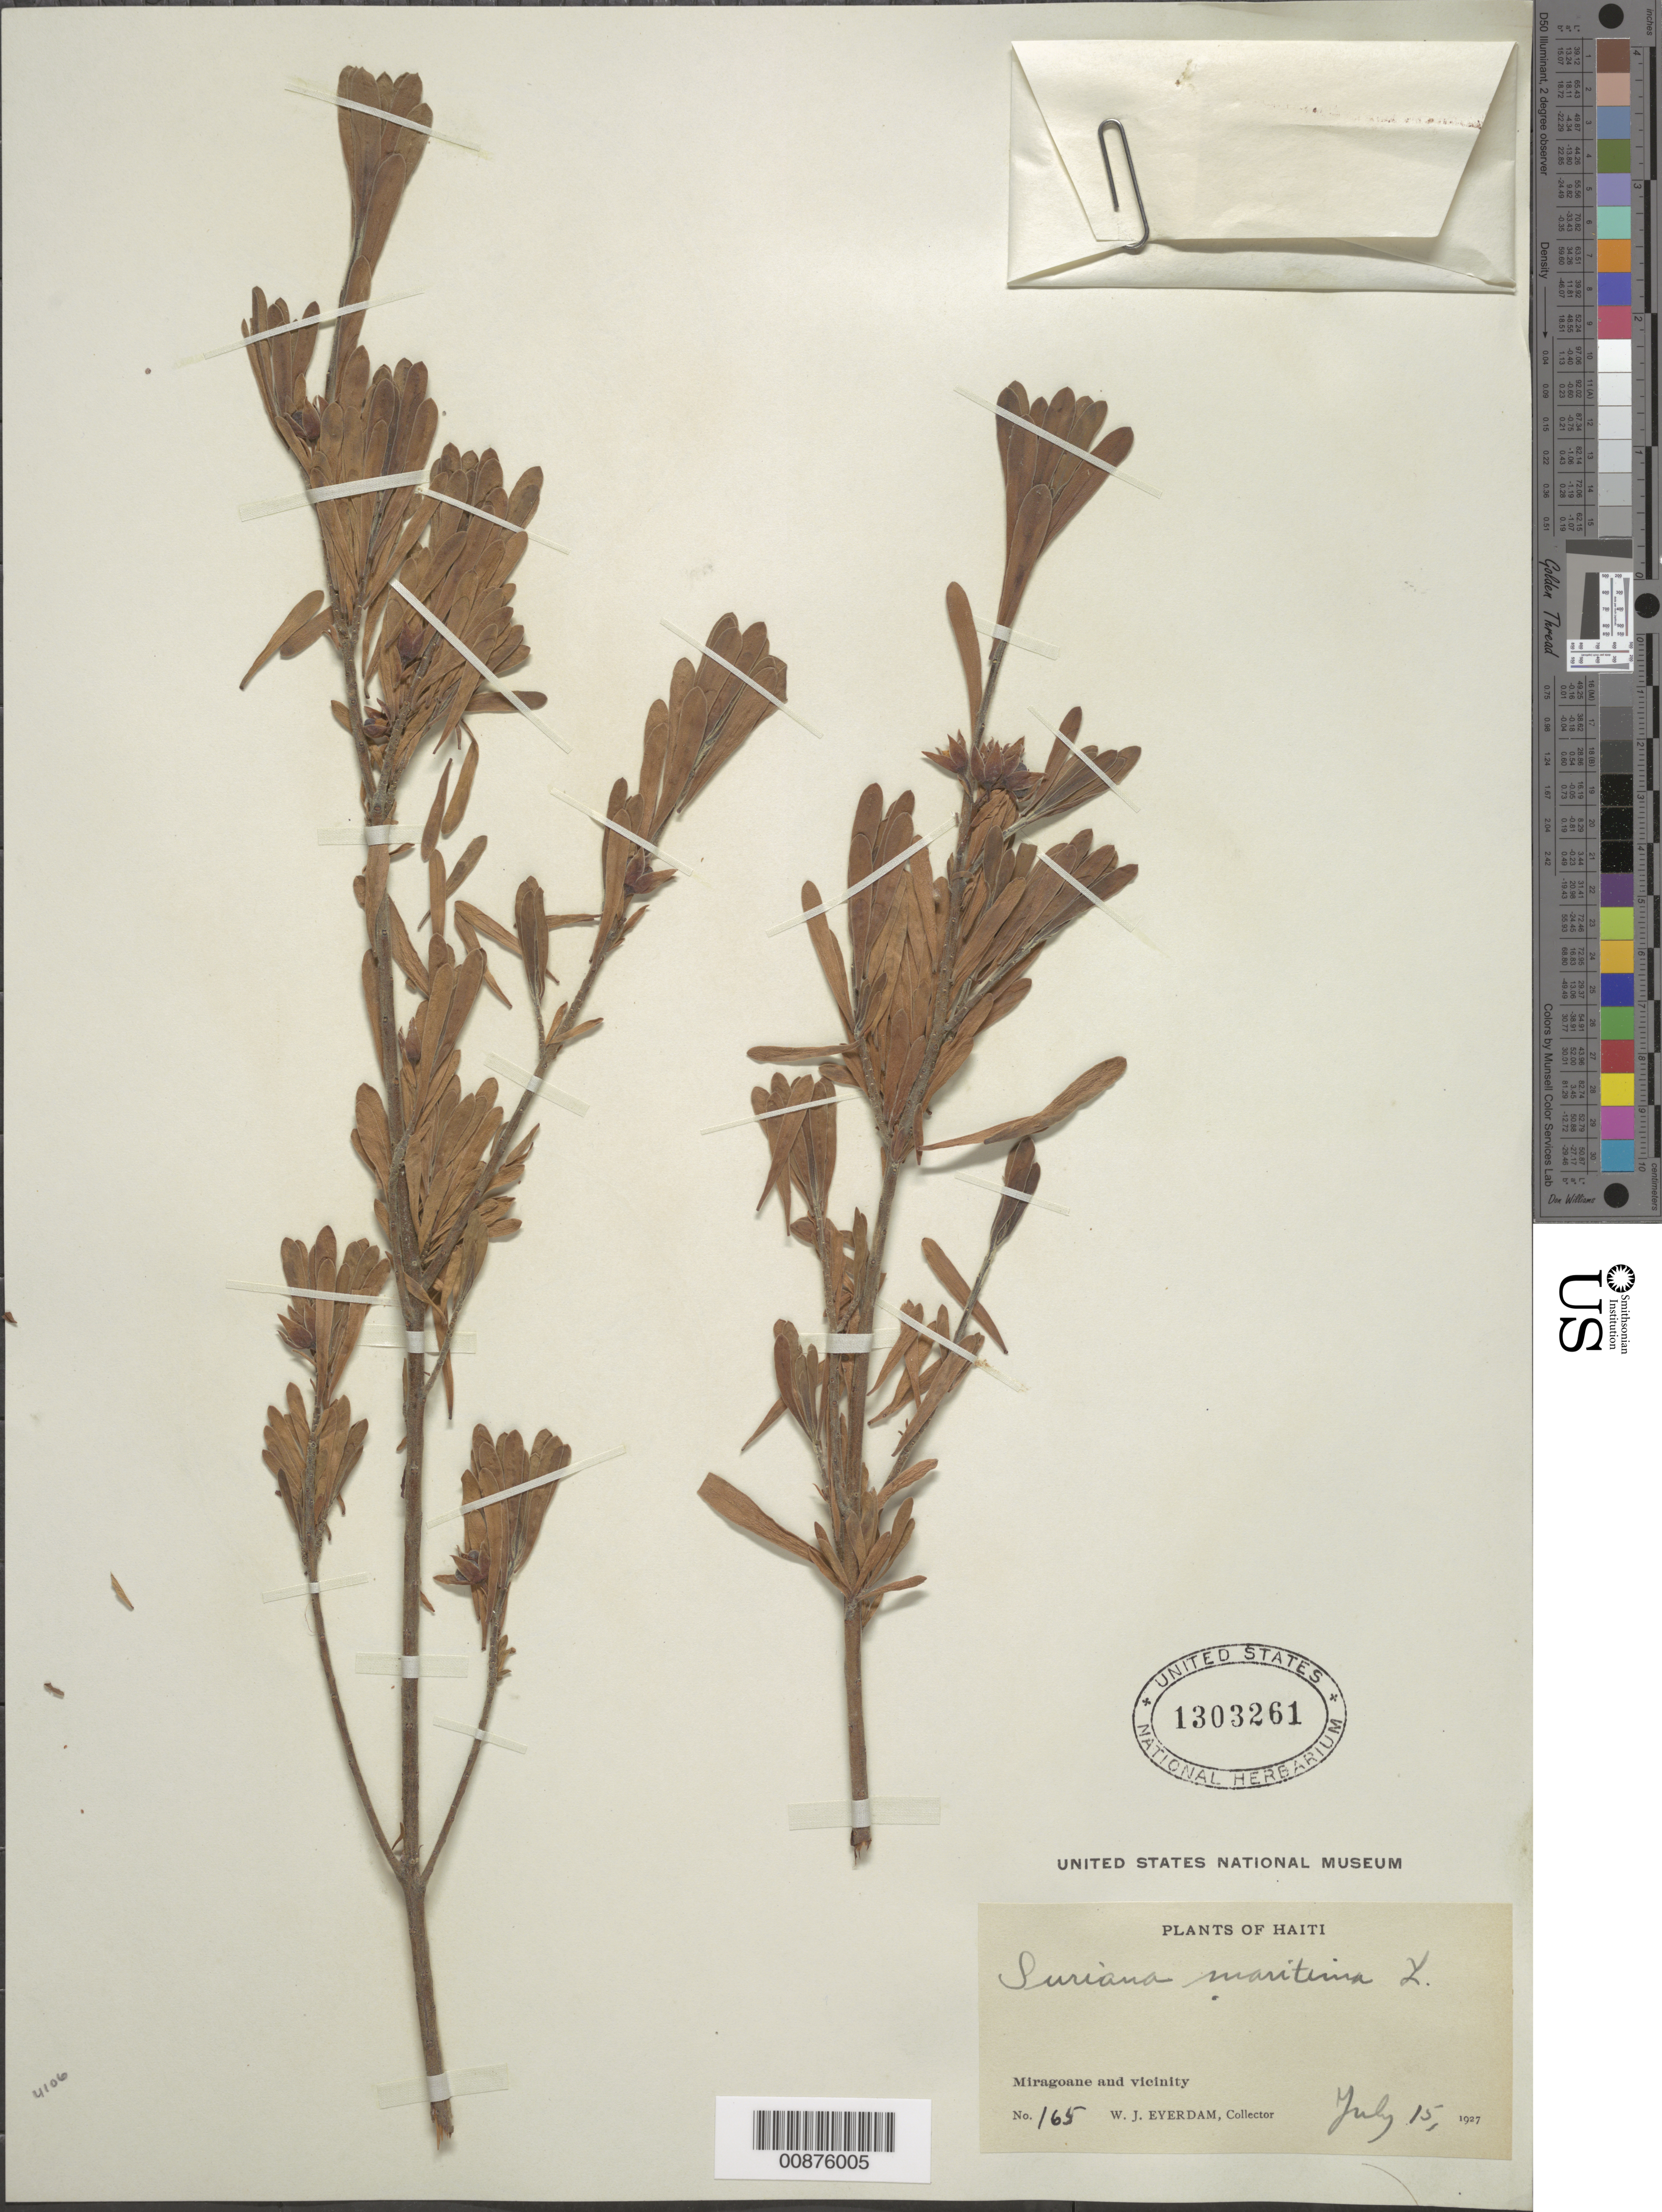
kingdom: Plantae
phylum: Tracheophyta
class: Magnoliopsida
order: Fabales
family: Surianaceae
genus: Suriana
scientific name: Suriana maritima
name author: L.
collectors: W. Everdam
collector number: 165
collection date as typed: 15 Jul 1927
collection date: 1927-07-15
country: Haiti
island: Hispaniola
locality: Miragoane and vicinity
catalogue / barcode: US 1303261